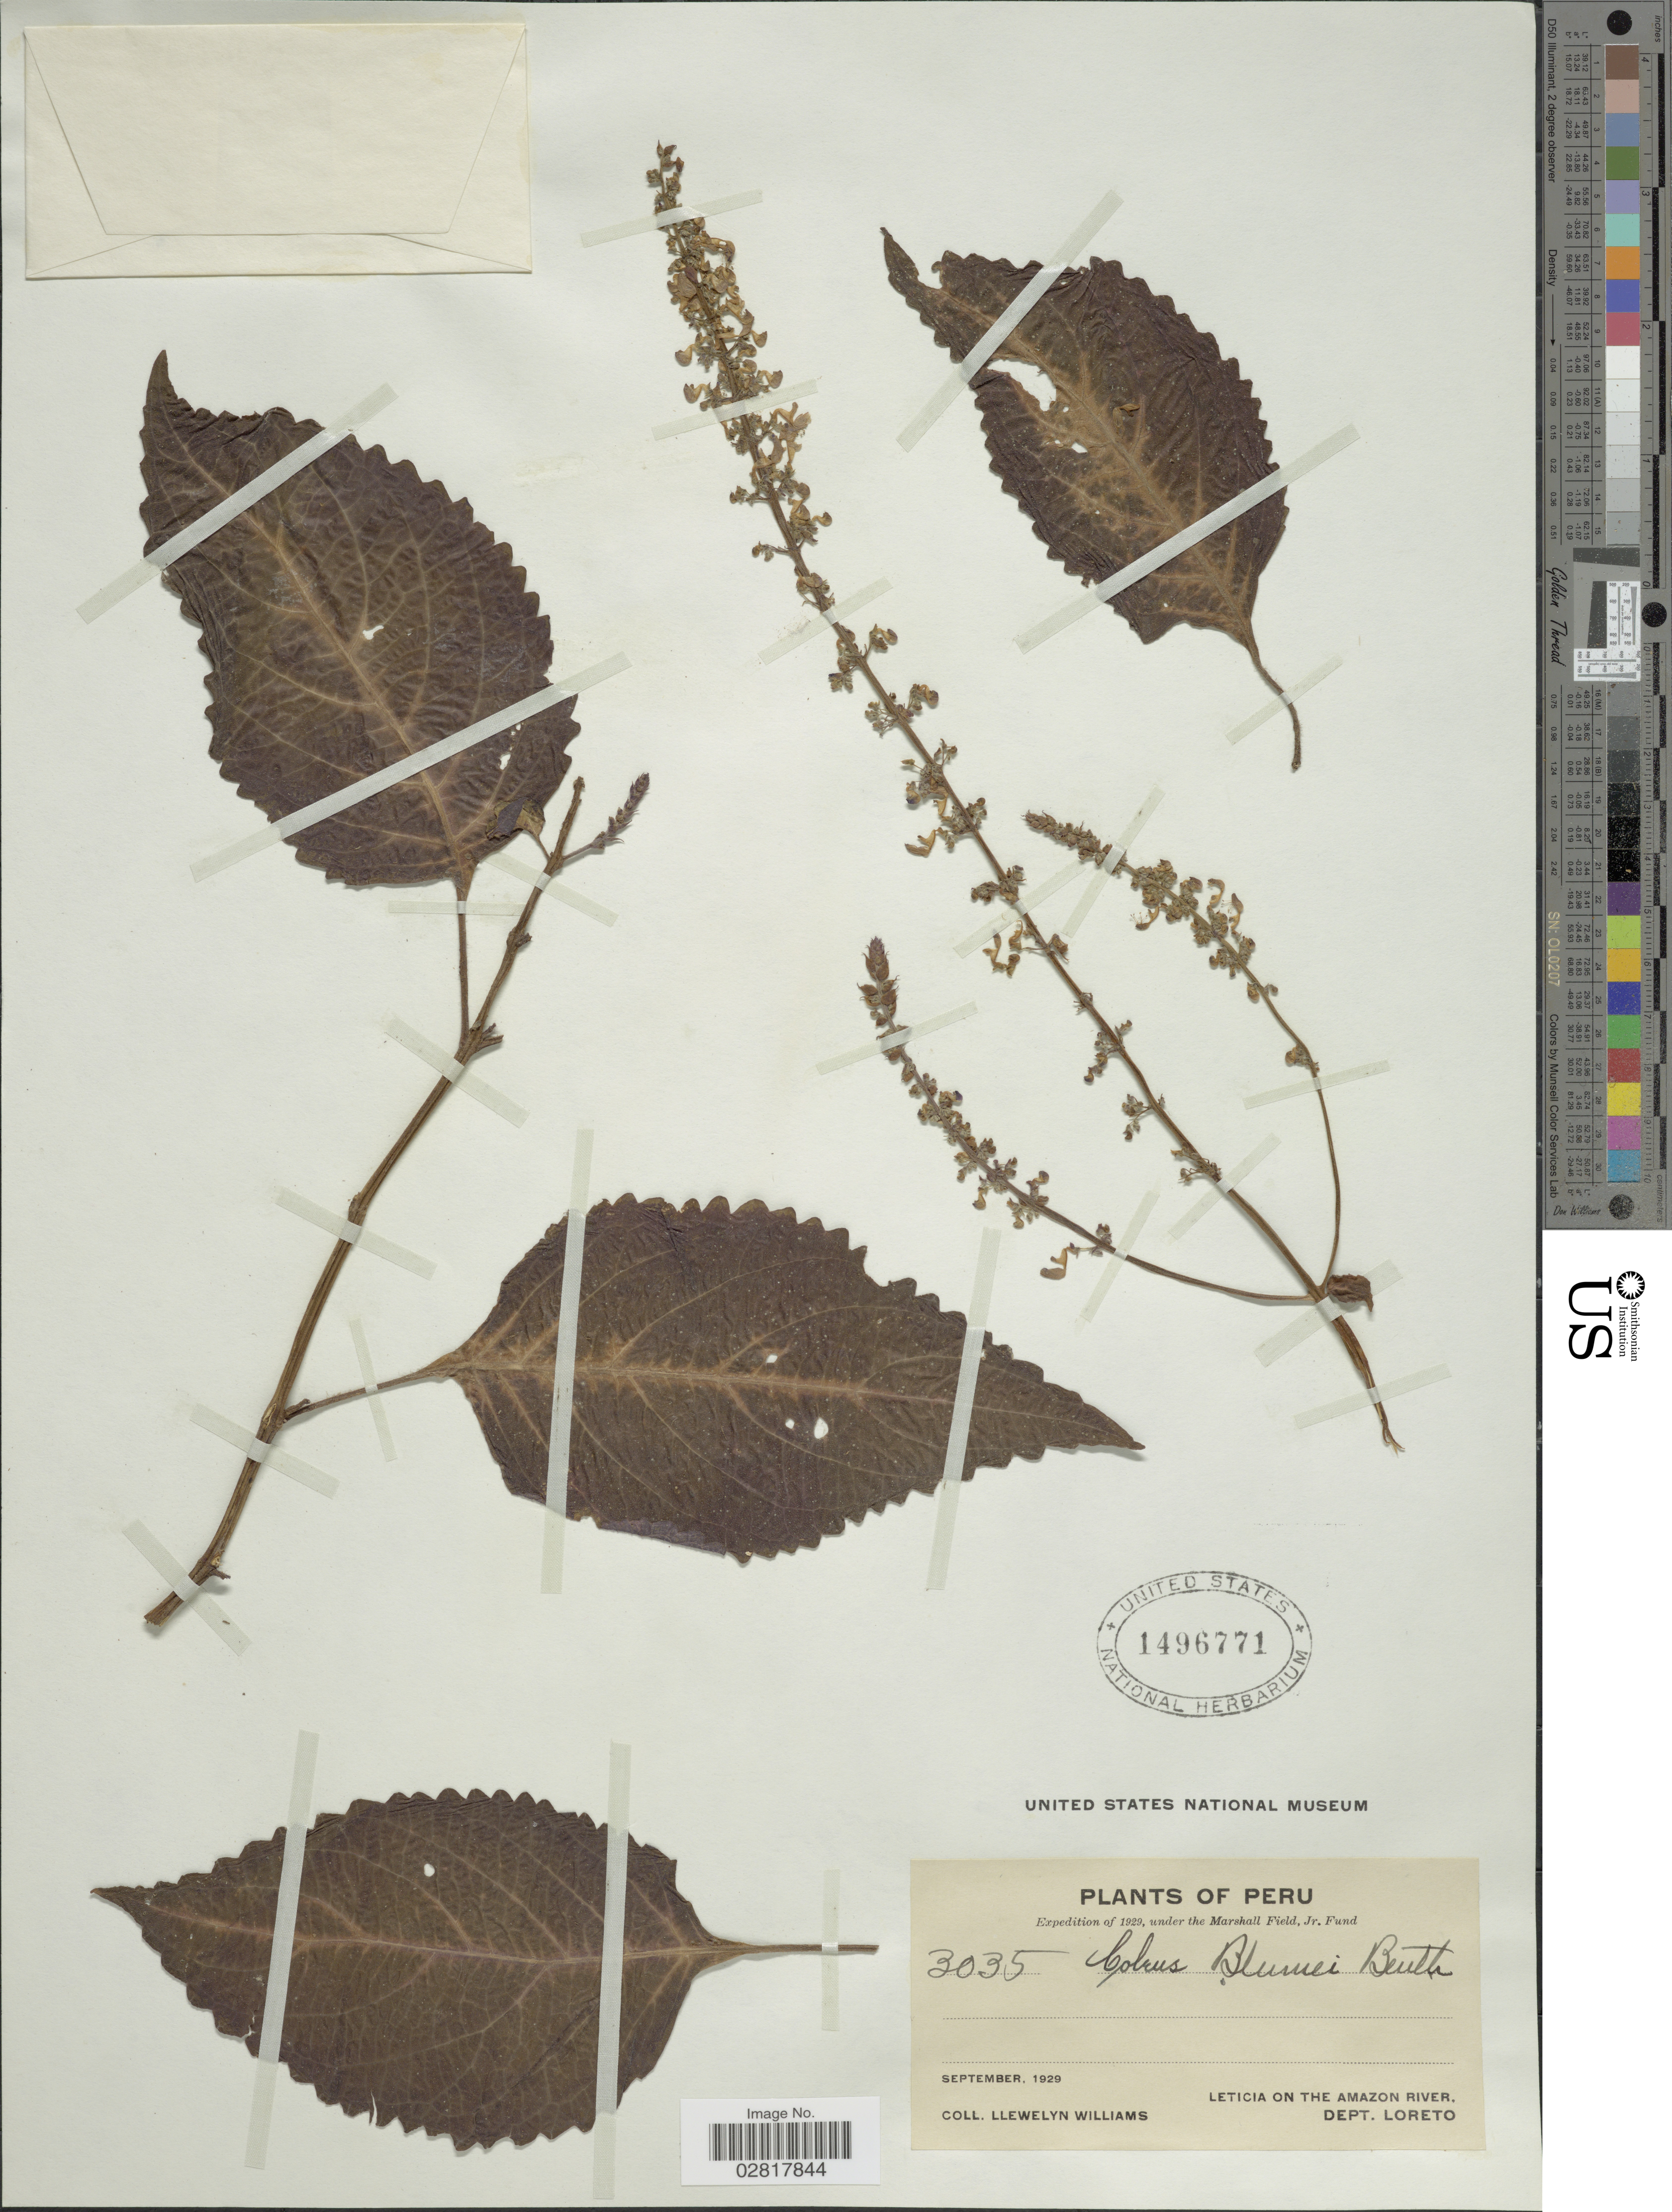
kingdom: Plantae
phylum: Tracheophyta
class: Magnoliopsida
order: Lamiales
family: Lamiaceae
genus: Plectranthus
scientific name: Plectranthus scutellarioides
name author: (L.) R. Br.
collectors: Ll. Williams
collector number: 3035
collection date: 1929-09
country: Peru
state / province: Loreto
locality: Leticia on the Amazon River. Dept. Loreto.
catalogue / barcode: US 1496771